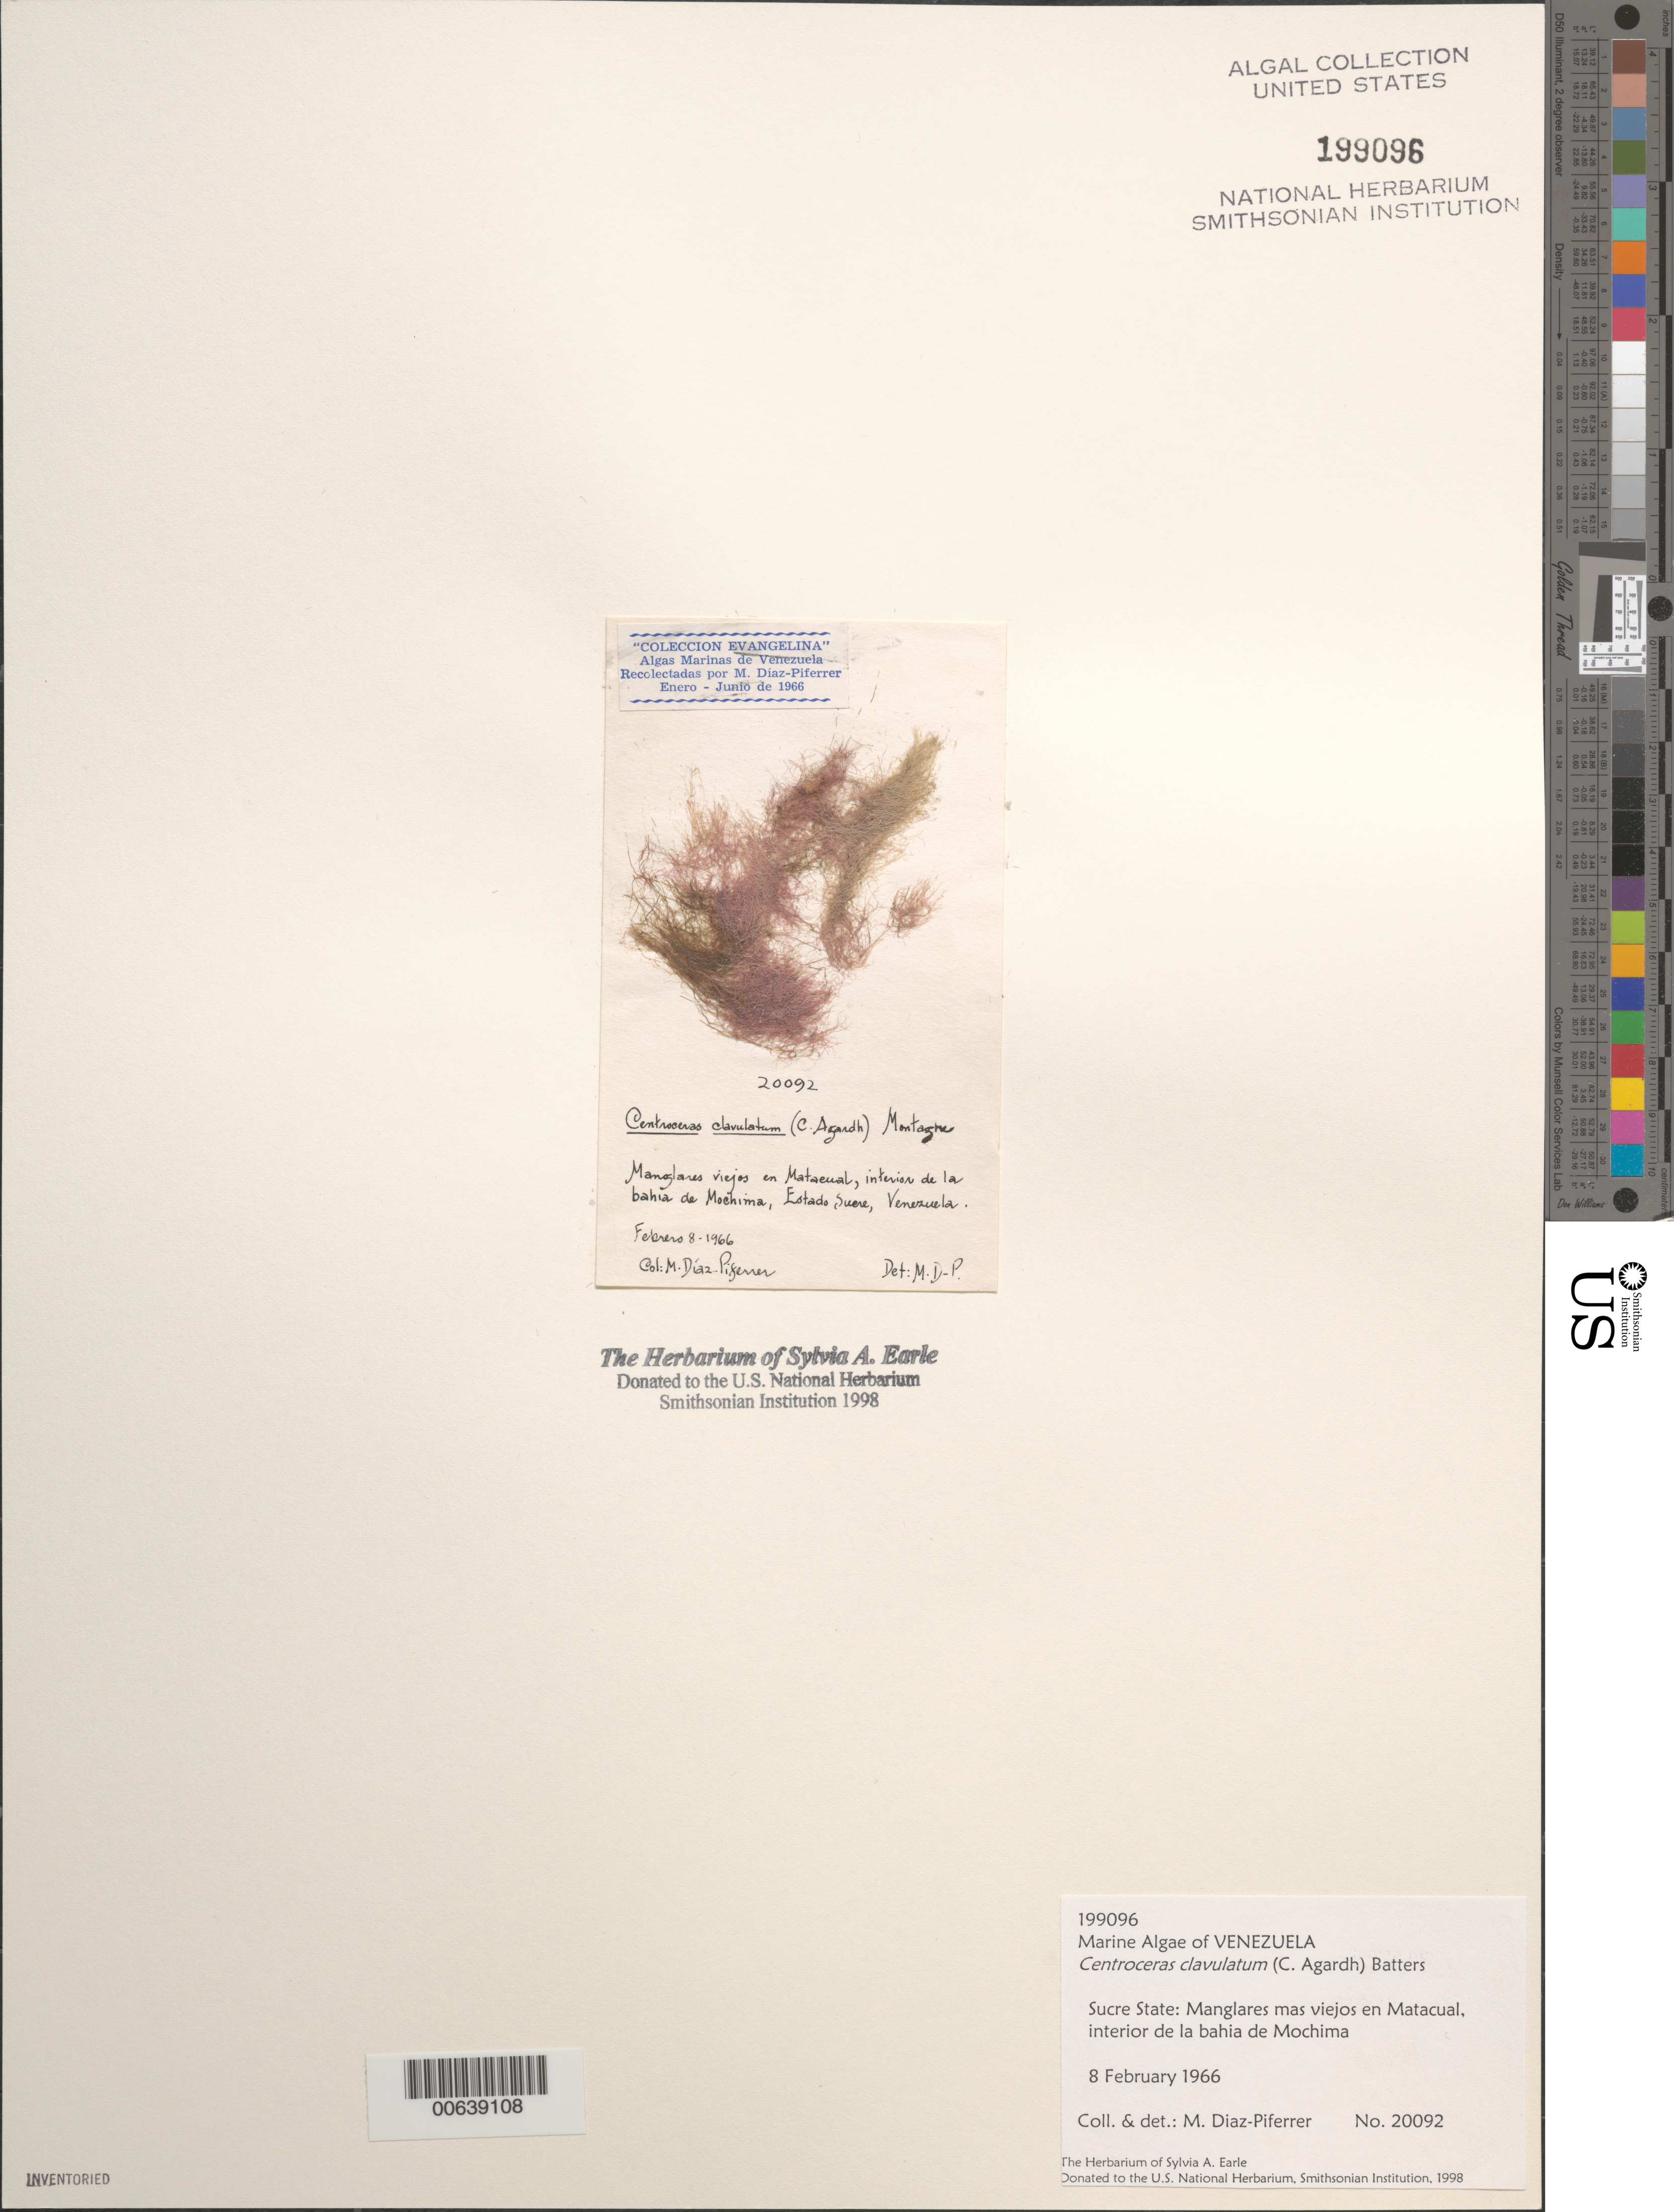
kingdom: Plantae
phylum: Rhodophyta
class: Florideophyceae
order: Ceramiales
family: Ceramiaceae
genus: Centroceras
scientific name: Centroceras clavulatum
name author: (C. Agardh) Mont.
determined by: Diaz-Piferrer, M.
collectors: M. Diaz-Piferrer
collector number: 20092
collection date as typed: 08 Feb 1966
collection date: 1966-02-08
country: Venezuela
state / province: Sucre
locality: Matacual, Bahia de Mochima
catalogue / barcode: US 199096